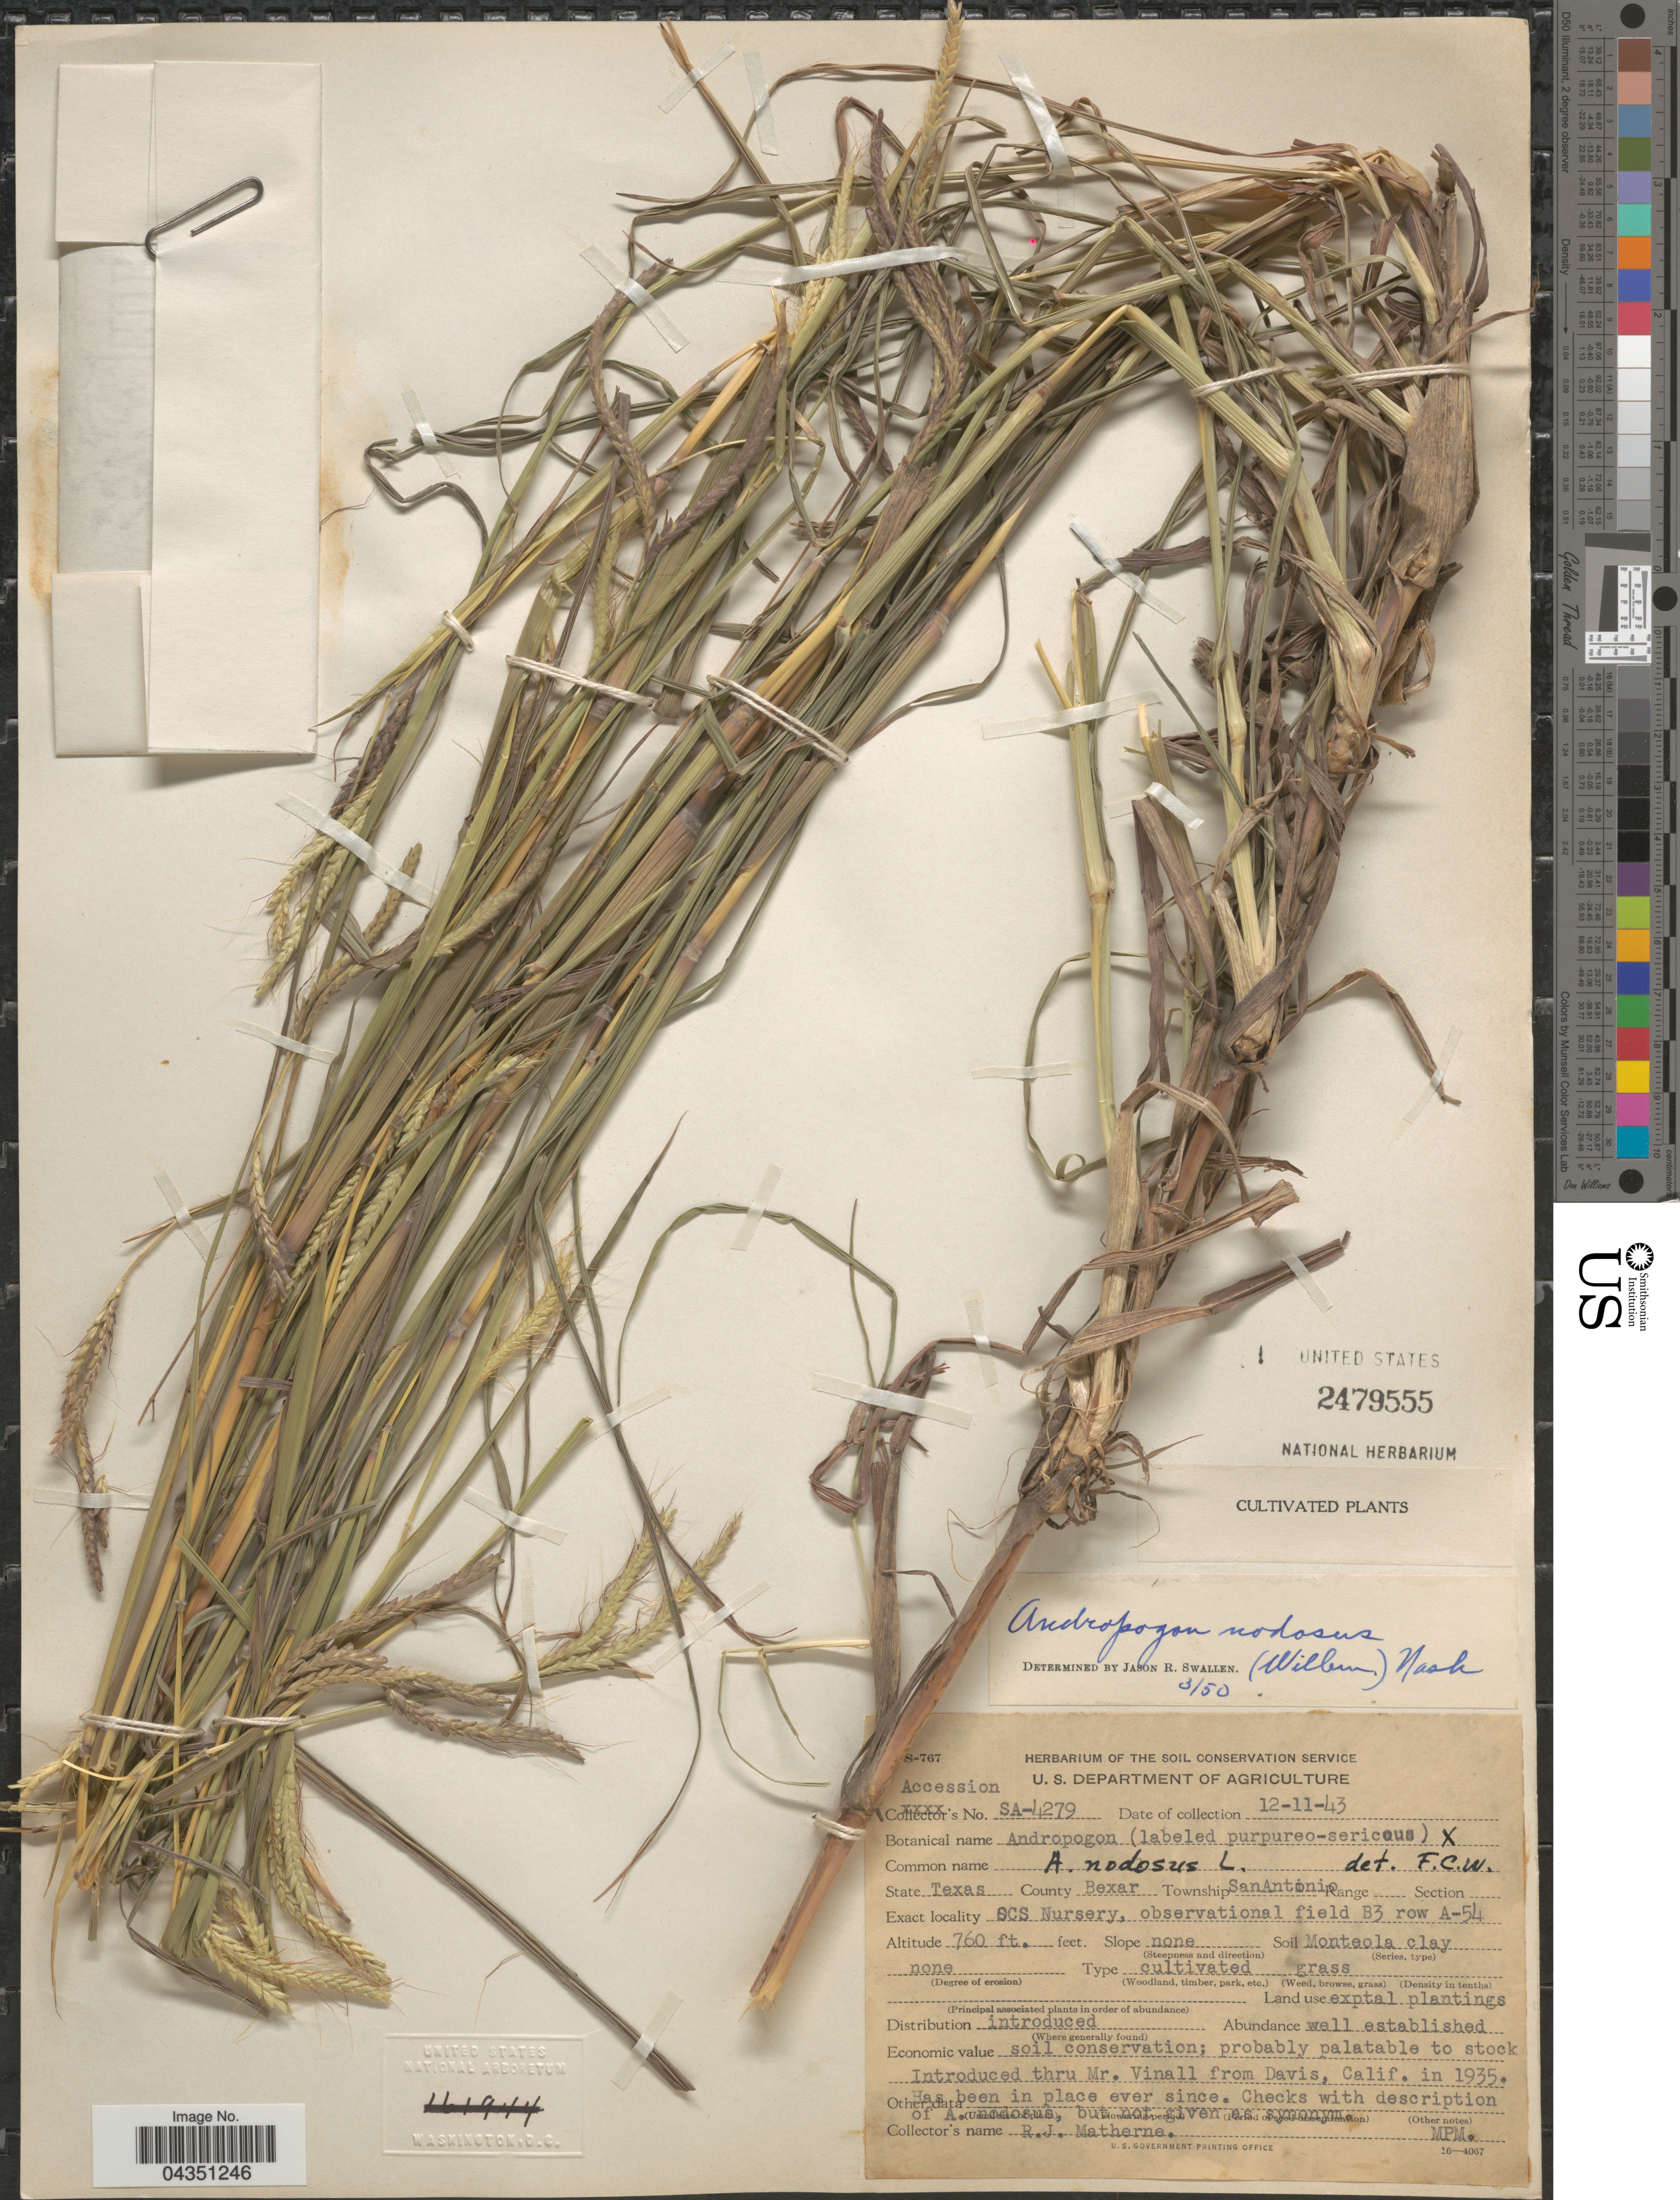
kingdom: Plantae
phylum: Tracheophyta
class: Liliopsida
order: Poales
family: Poaceae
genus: Dichanthium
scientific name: Dichanthium aristatum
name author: (Poir.) C.E. Hubb.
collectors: R. Matherne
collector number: SA-4279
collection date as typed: Transcribed d/m/y: 12/11/43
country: United States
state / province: Texas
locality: County Bexar. Township San Antonio. SCS Nursery, observational field B3 row A-54.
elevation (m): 232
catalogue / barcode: US 2479555